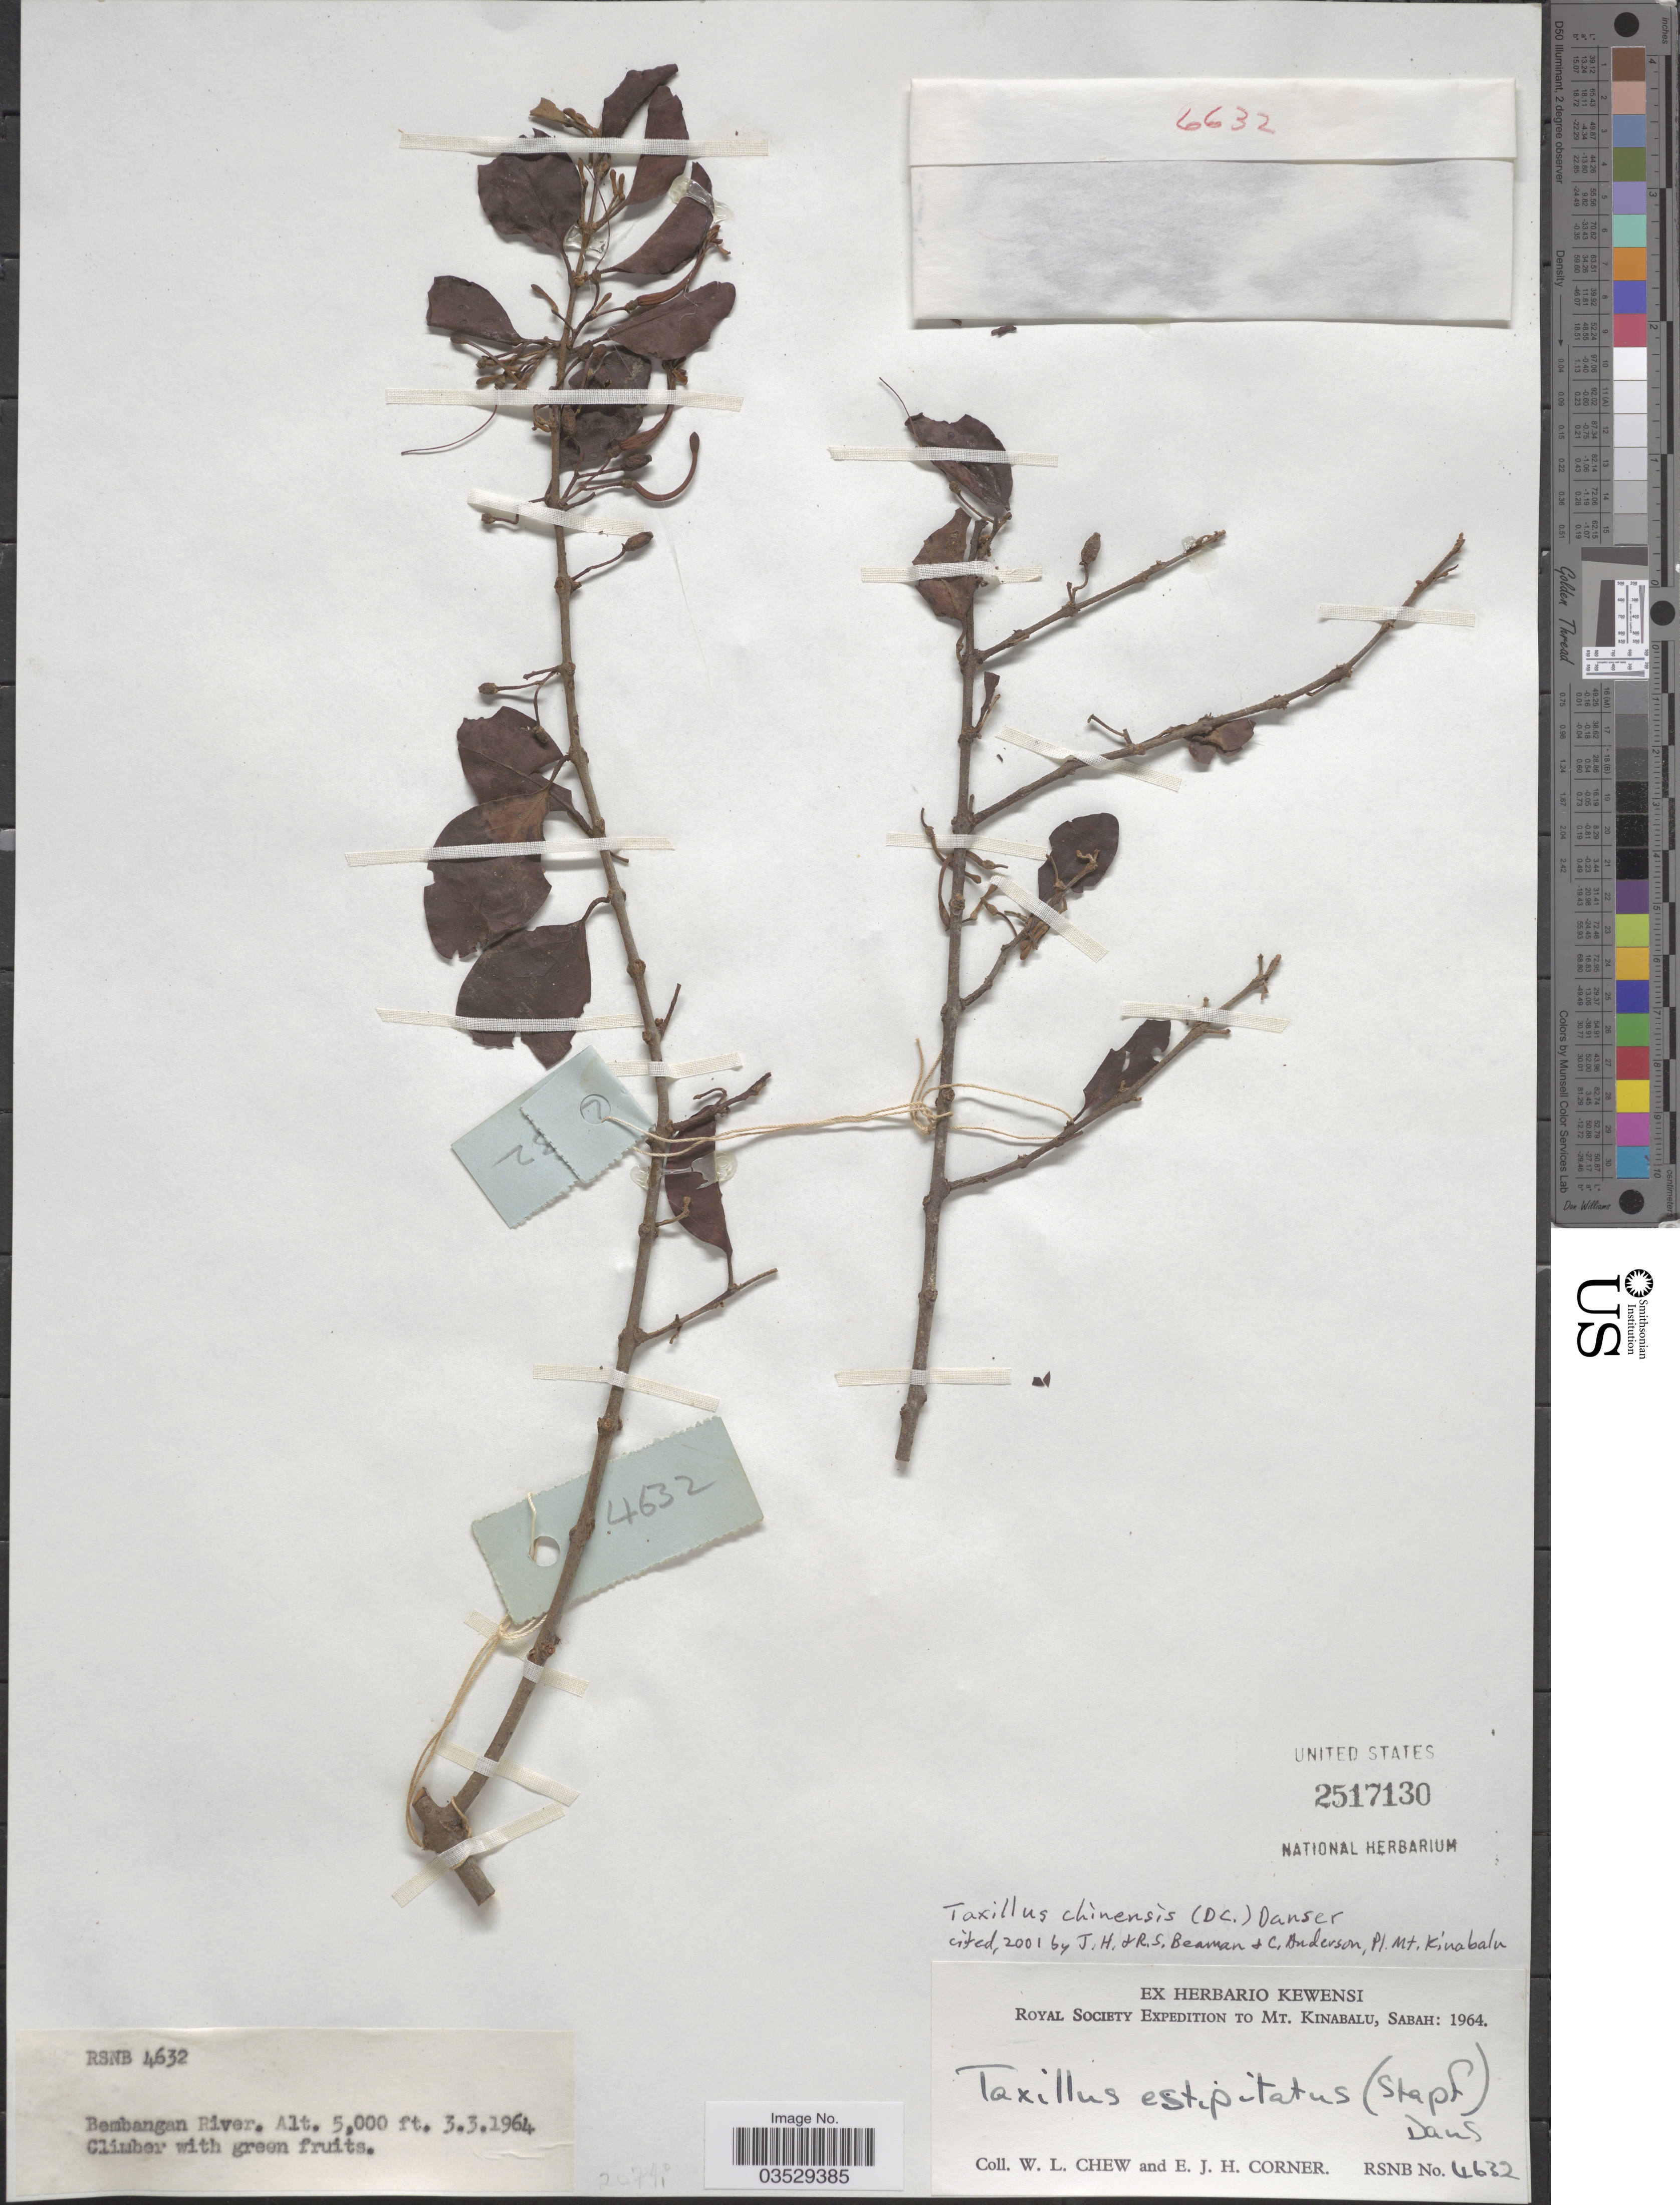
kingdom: Plantae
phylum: Tracheophyta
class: Magnoliopsida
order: Santalales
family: Loranthaceae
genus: Taxillus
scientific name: Taxillus chinensis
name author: (DC.) Danser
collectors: W. Chew & E. Corner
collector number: RSNB4632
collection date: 1964-03-03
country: Malaysia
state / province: Sabah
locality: Bembangan River. Mt. Kinabalu.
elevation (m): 1524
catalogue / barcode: US 2517130